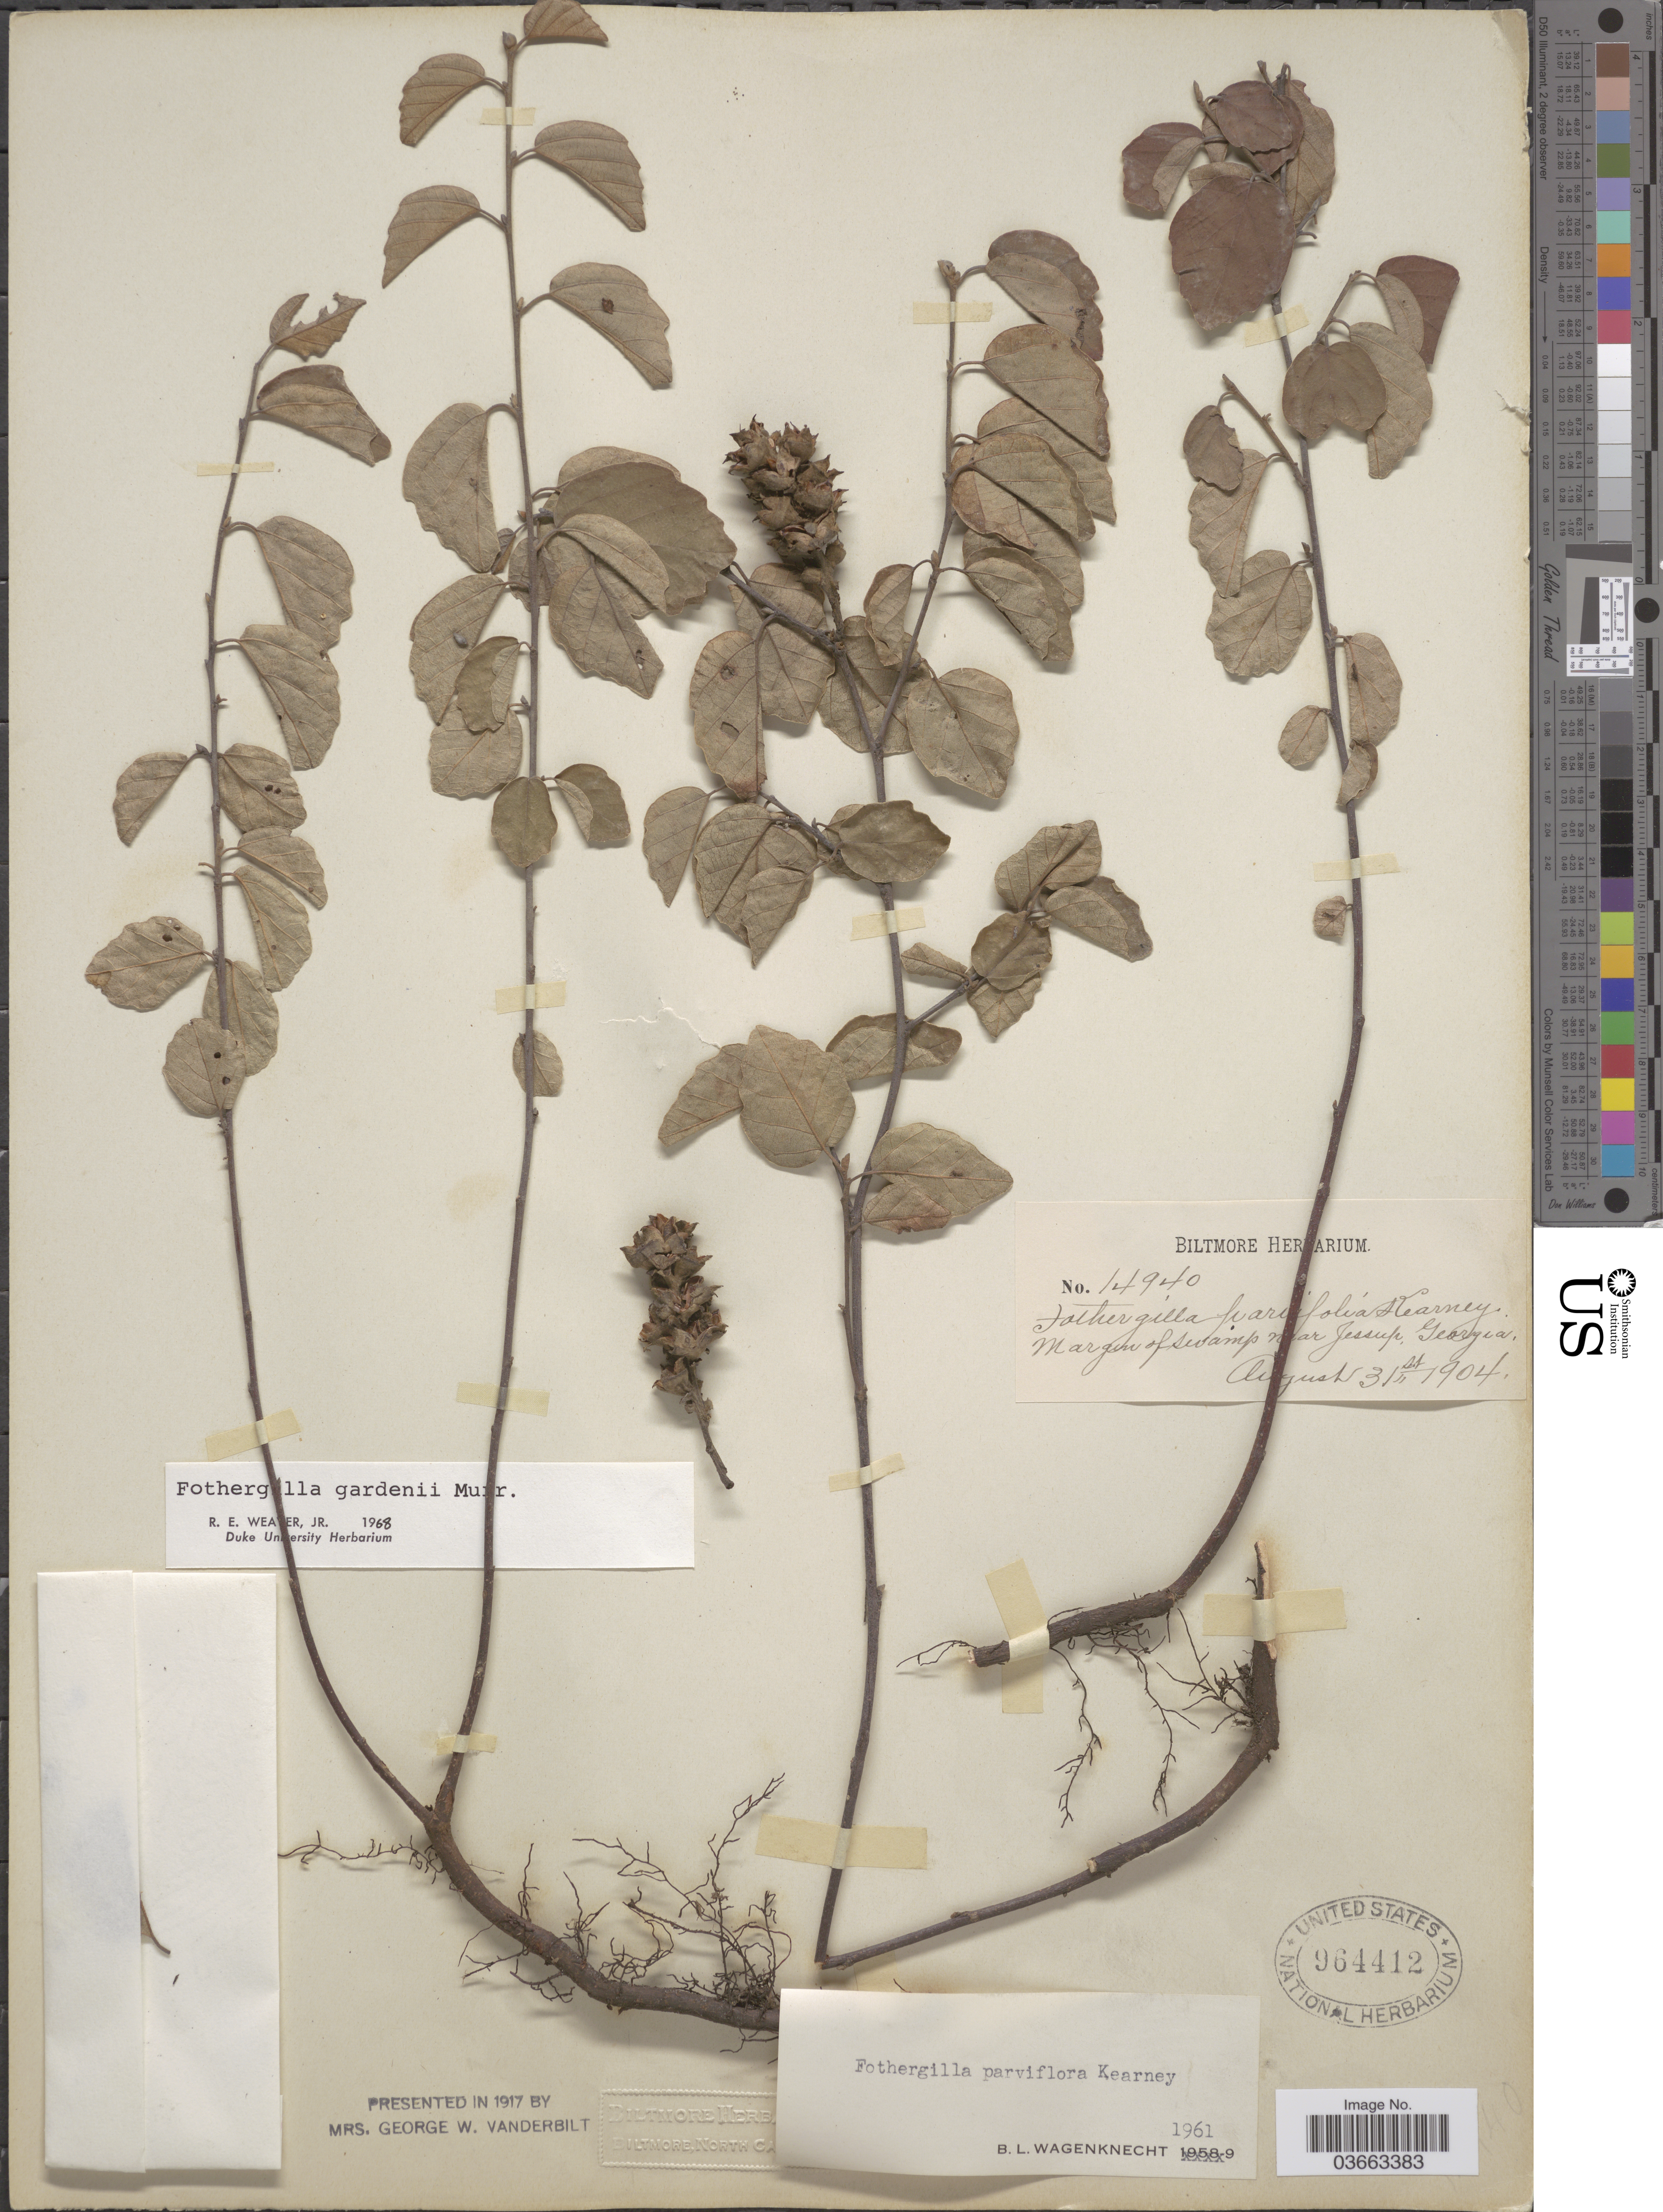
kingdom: Plantae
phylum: Tracheophyta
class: Magnoliopsida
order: Saxifragales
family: Hamamelidaceae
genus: Fothergilla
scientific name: Fothergilla gardenii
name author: L.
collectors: ex herb. Biltmore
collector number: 14940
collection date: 1904-08-31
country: United States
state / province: Georgia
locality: Margen of swamp n!ar Jessup.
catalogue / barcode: US 964412